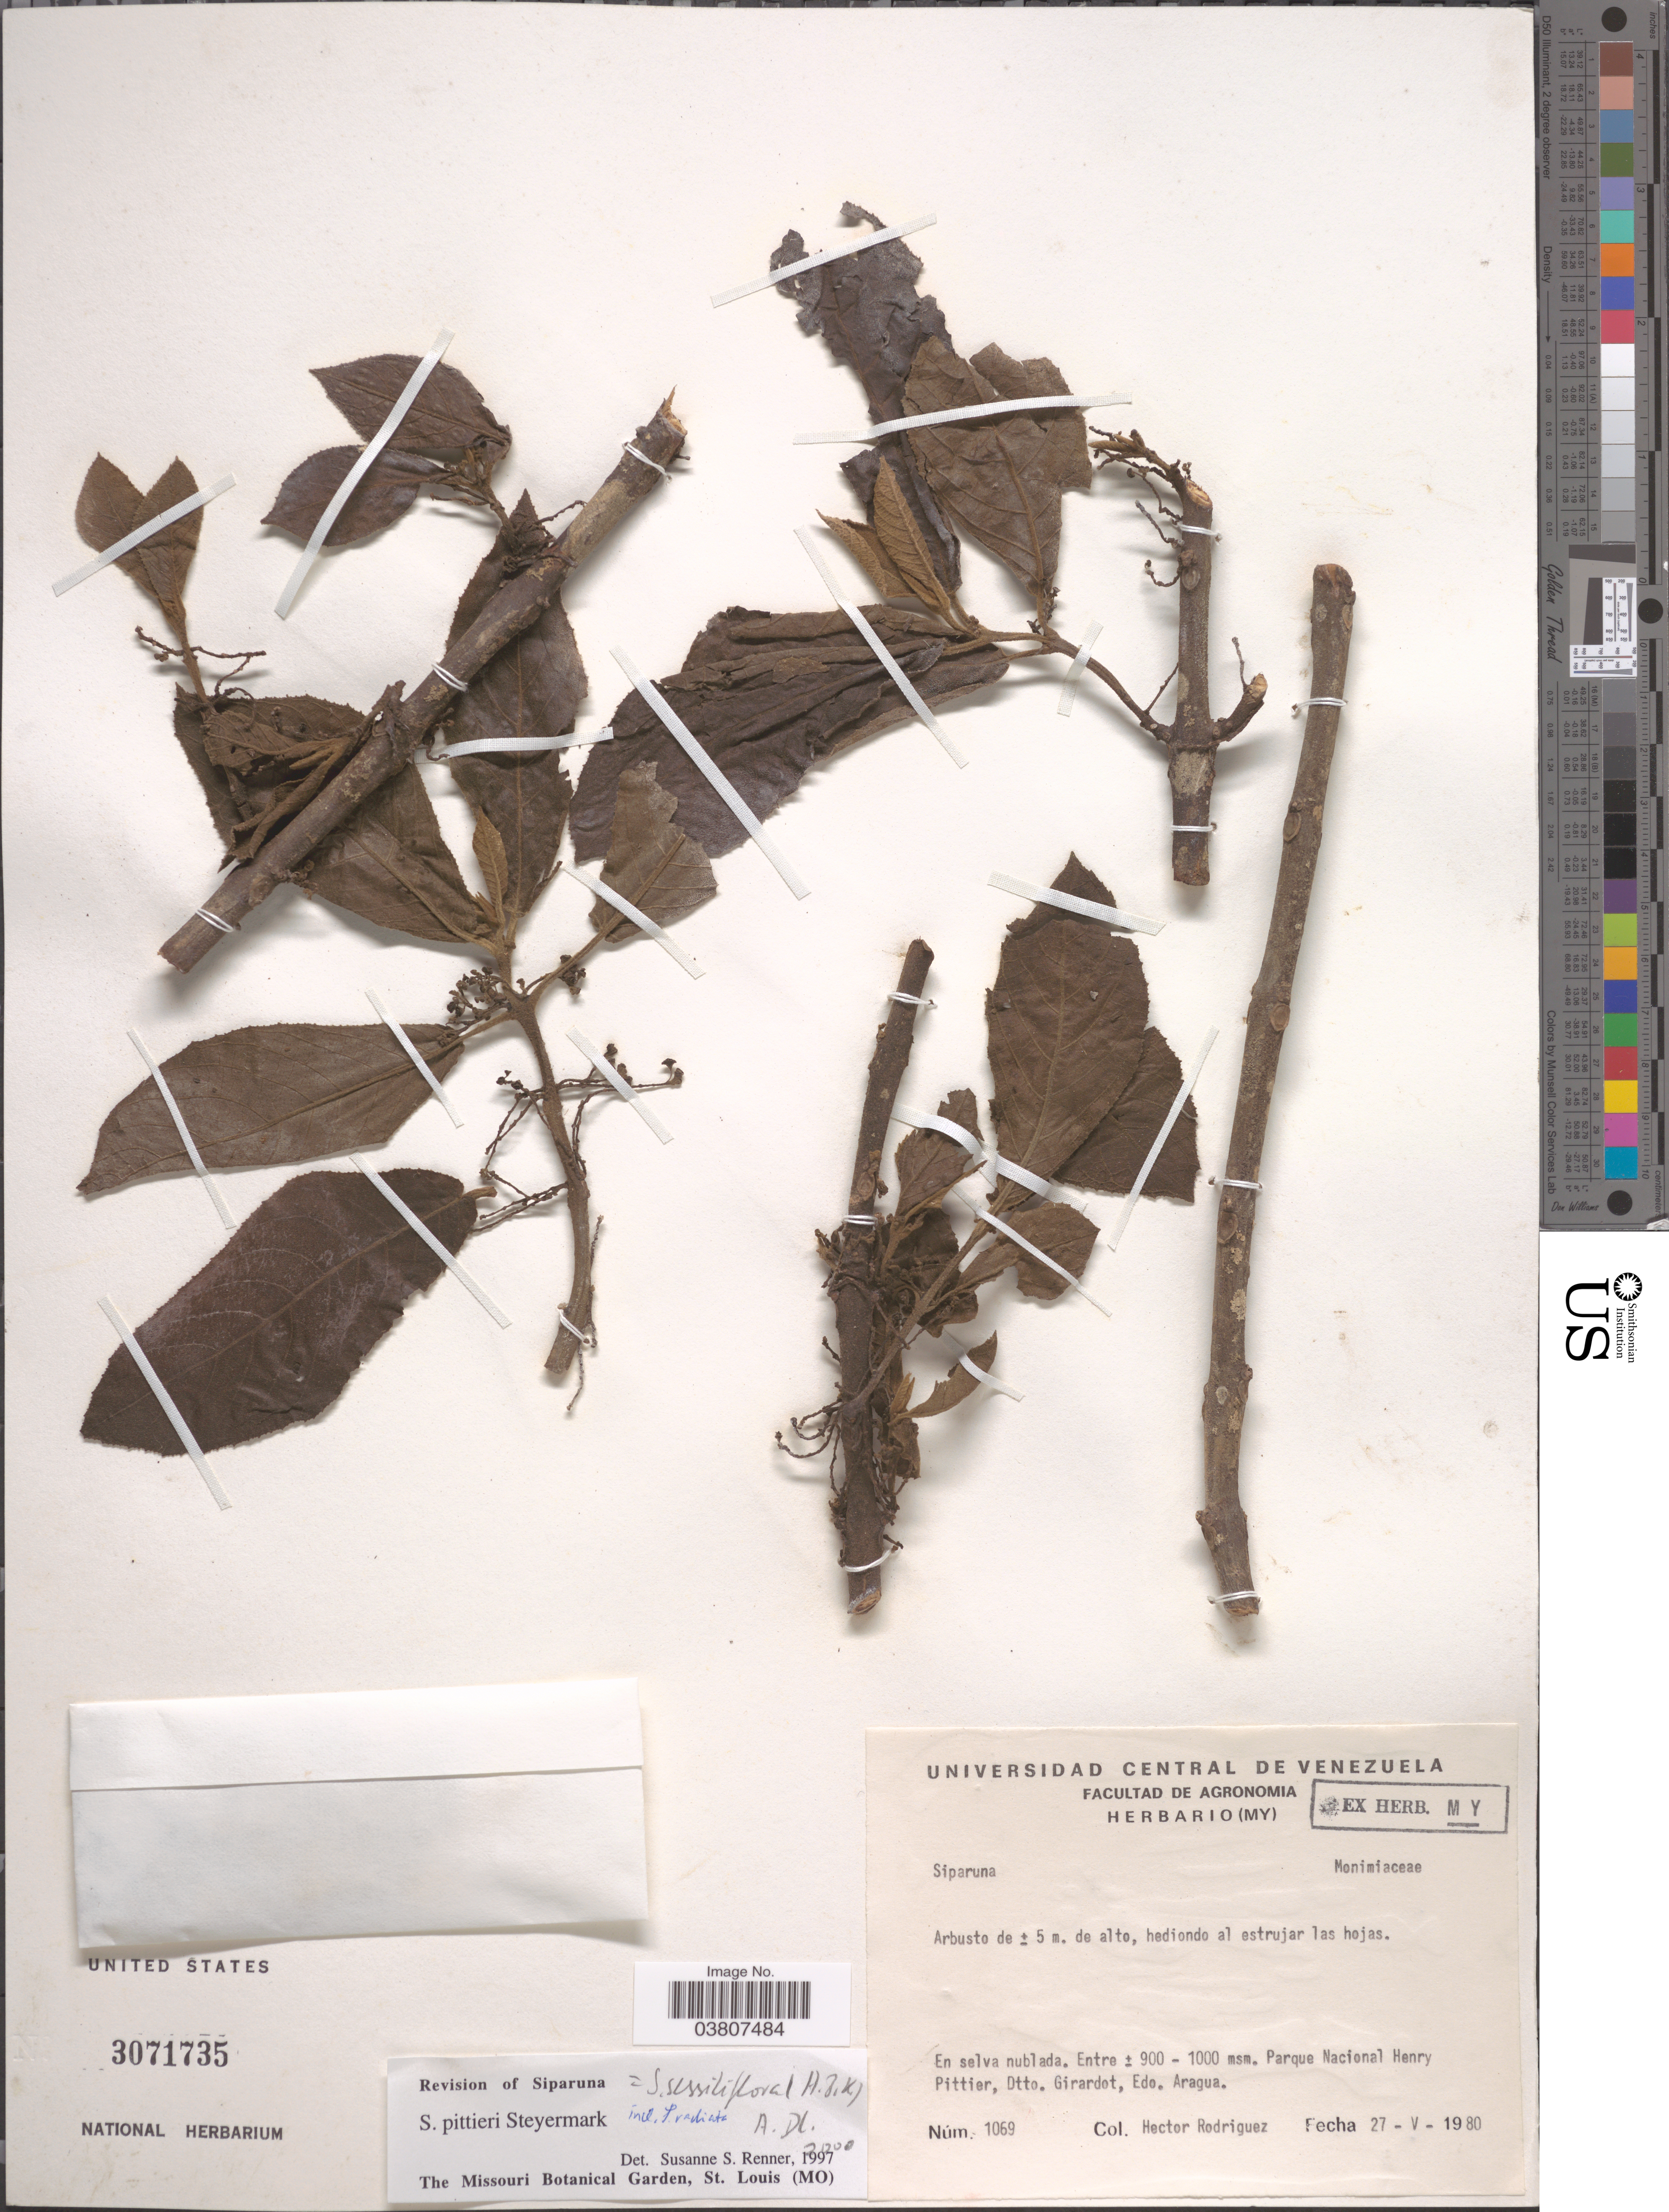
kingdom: Plantae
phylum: Tracheophyta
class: Magnoliopsida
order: Laurales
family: Siparunaceae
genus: Siparuna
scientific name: Siparuna sessiliflora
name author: (Kunth) A. DC.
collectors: H. Rodriguez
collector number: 1069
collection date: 1980-05-27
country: Venezuela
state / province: Aragua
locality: Parque Nacional Henry Pittier, Dtto. Girardot, Edo. Aragua.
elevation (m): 900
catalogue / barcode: US 3071735